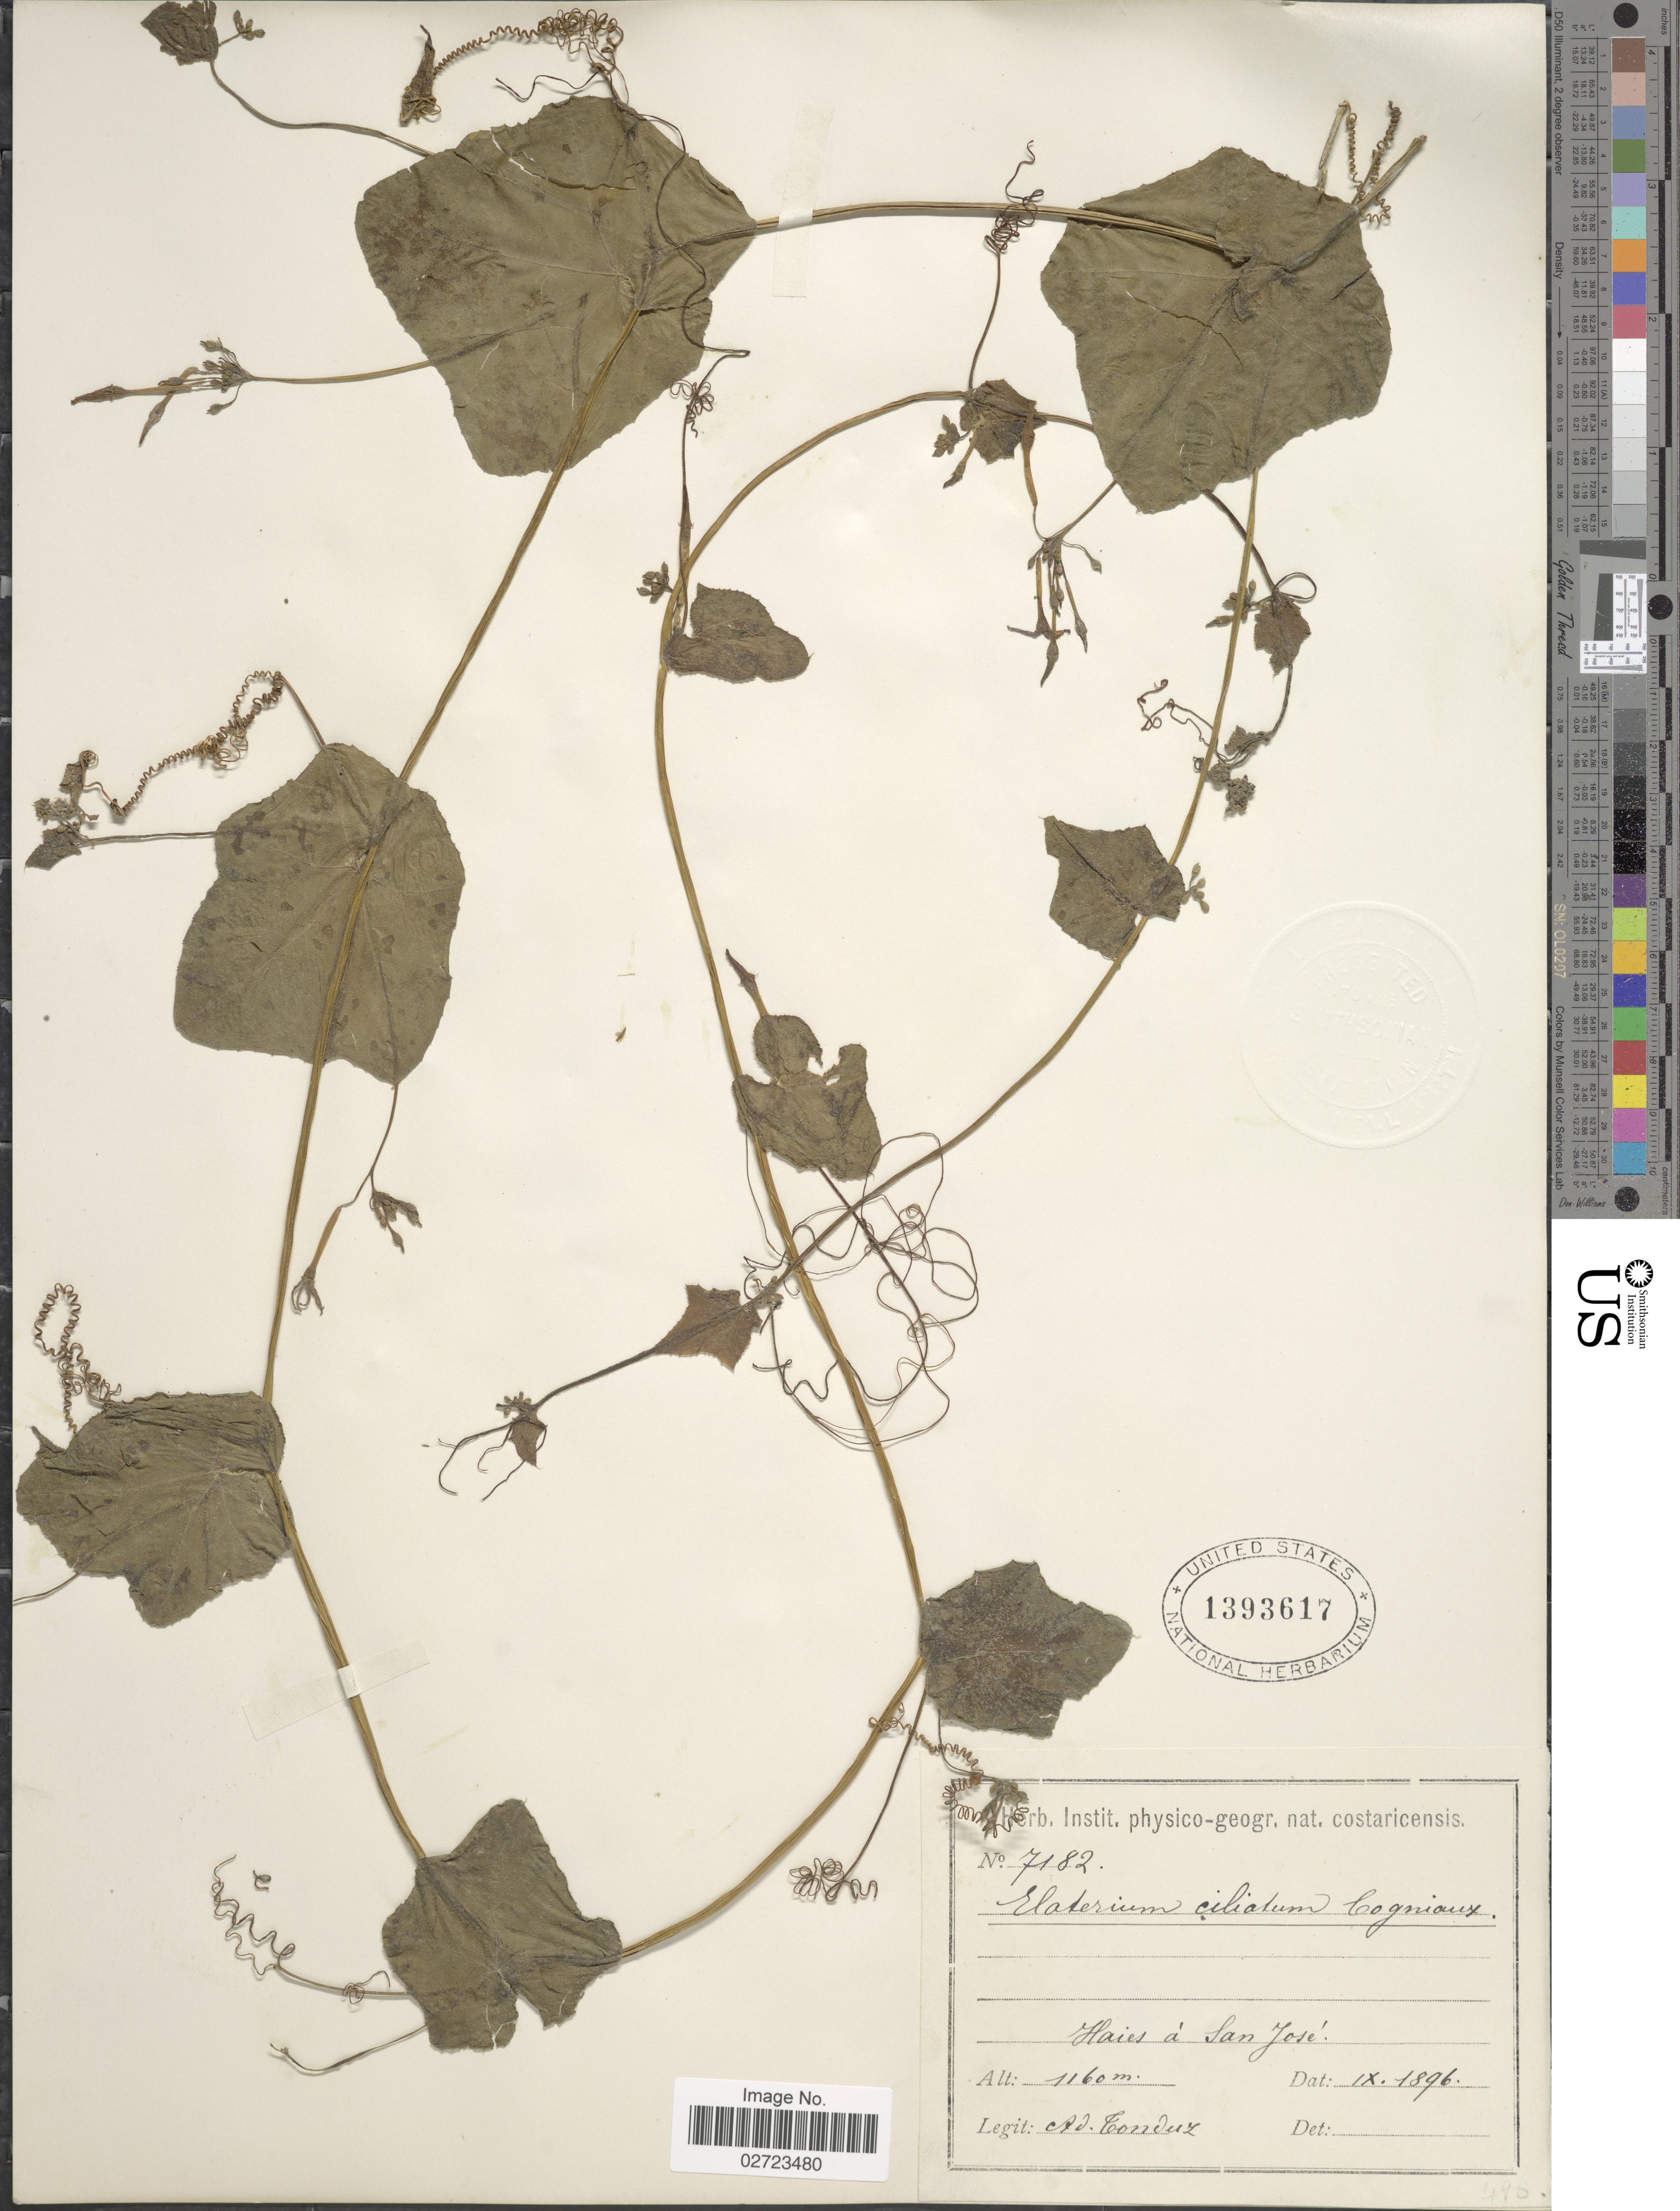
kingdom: Plantae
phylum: Tracheophyta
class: Magnoliopsida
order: Cucurbitales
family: Cucurbitaceae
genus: Cyclanthera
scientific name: Cyclanthera carthagenensis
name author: (Jacq.) H. Schaef. & S.S. Renner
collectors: A. Tonduz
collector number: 7182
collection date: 1896-09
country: Costa Rica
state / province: San José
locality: Haies a San Jose.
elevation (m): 1160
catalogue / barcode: US 1393617